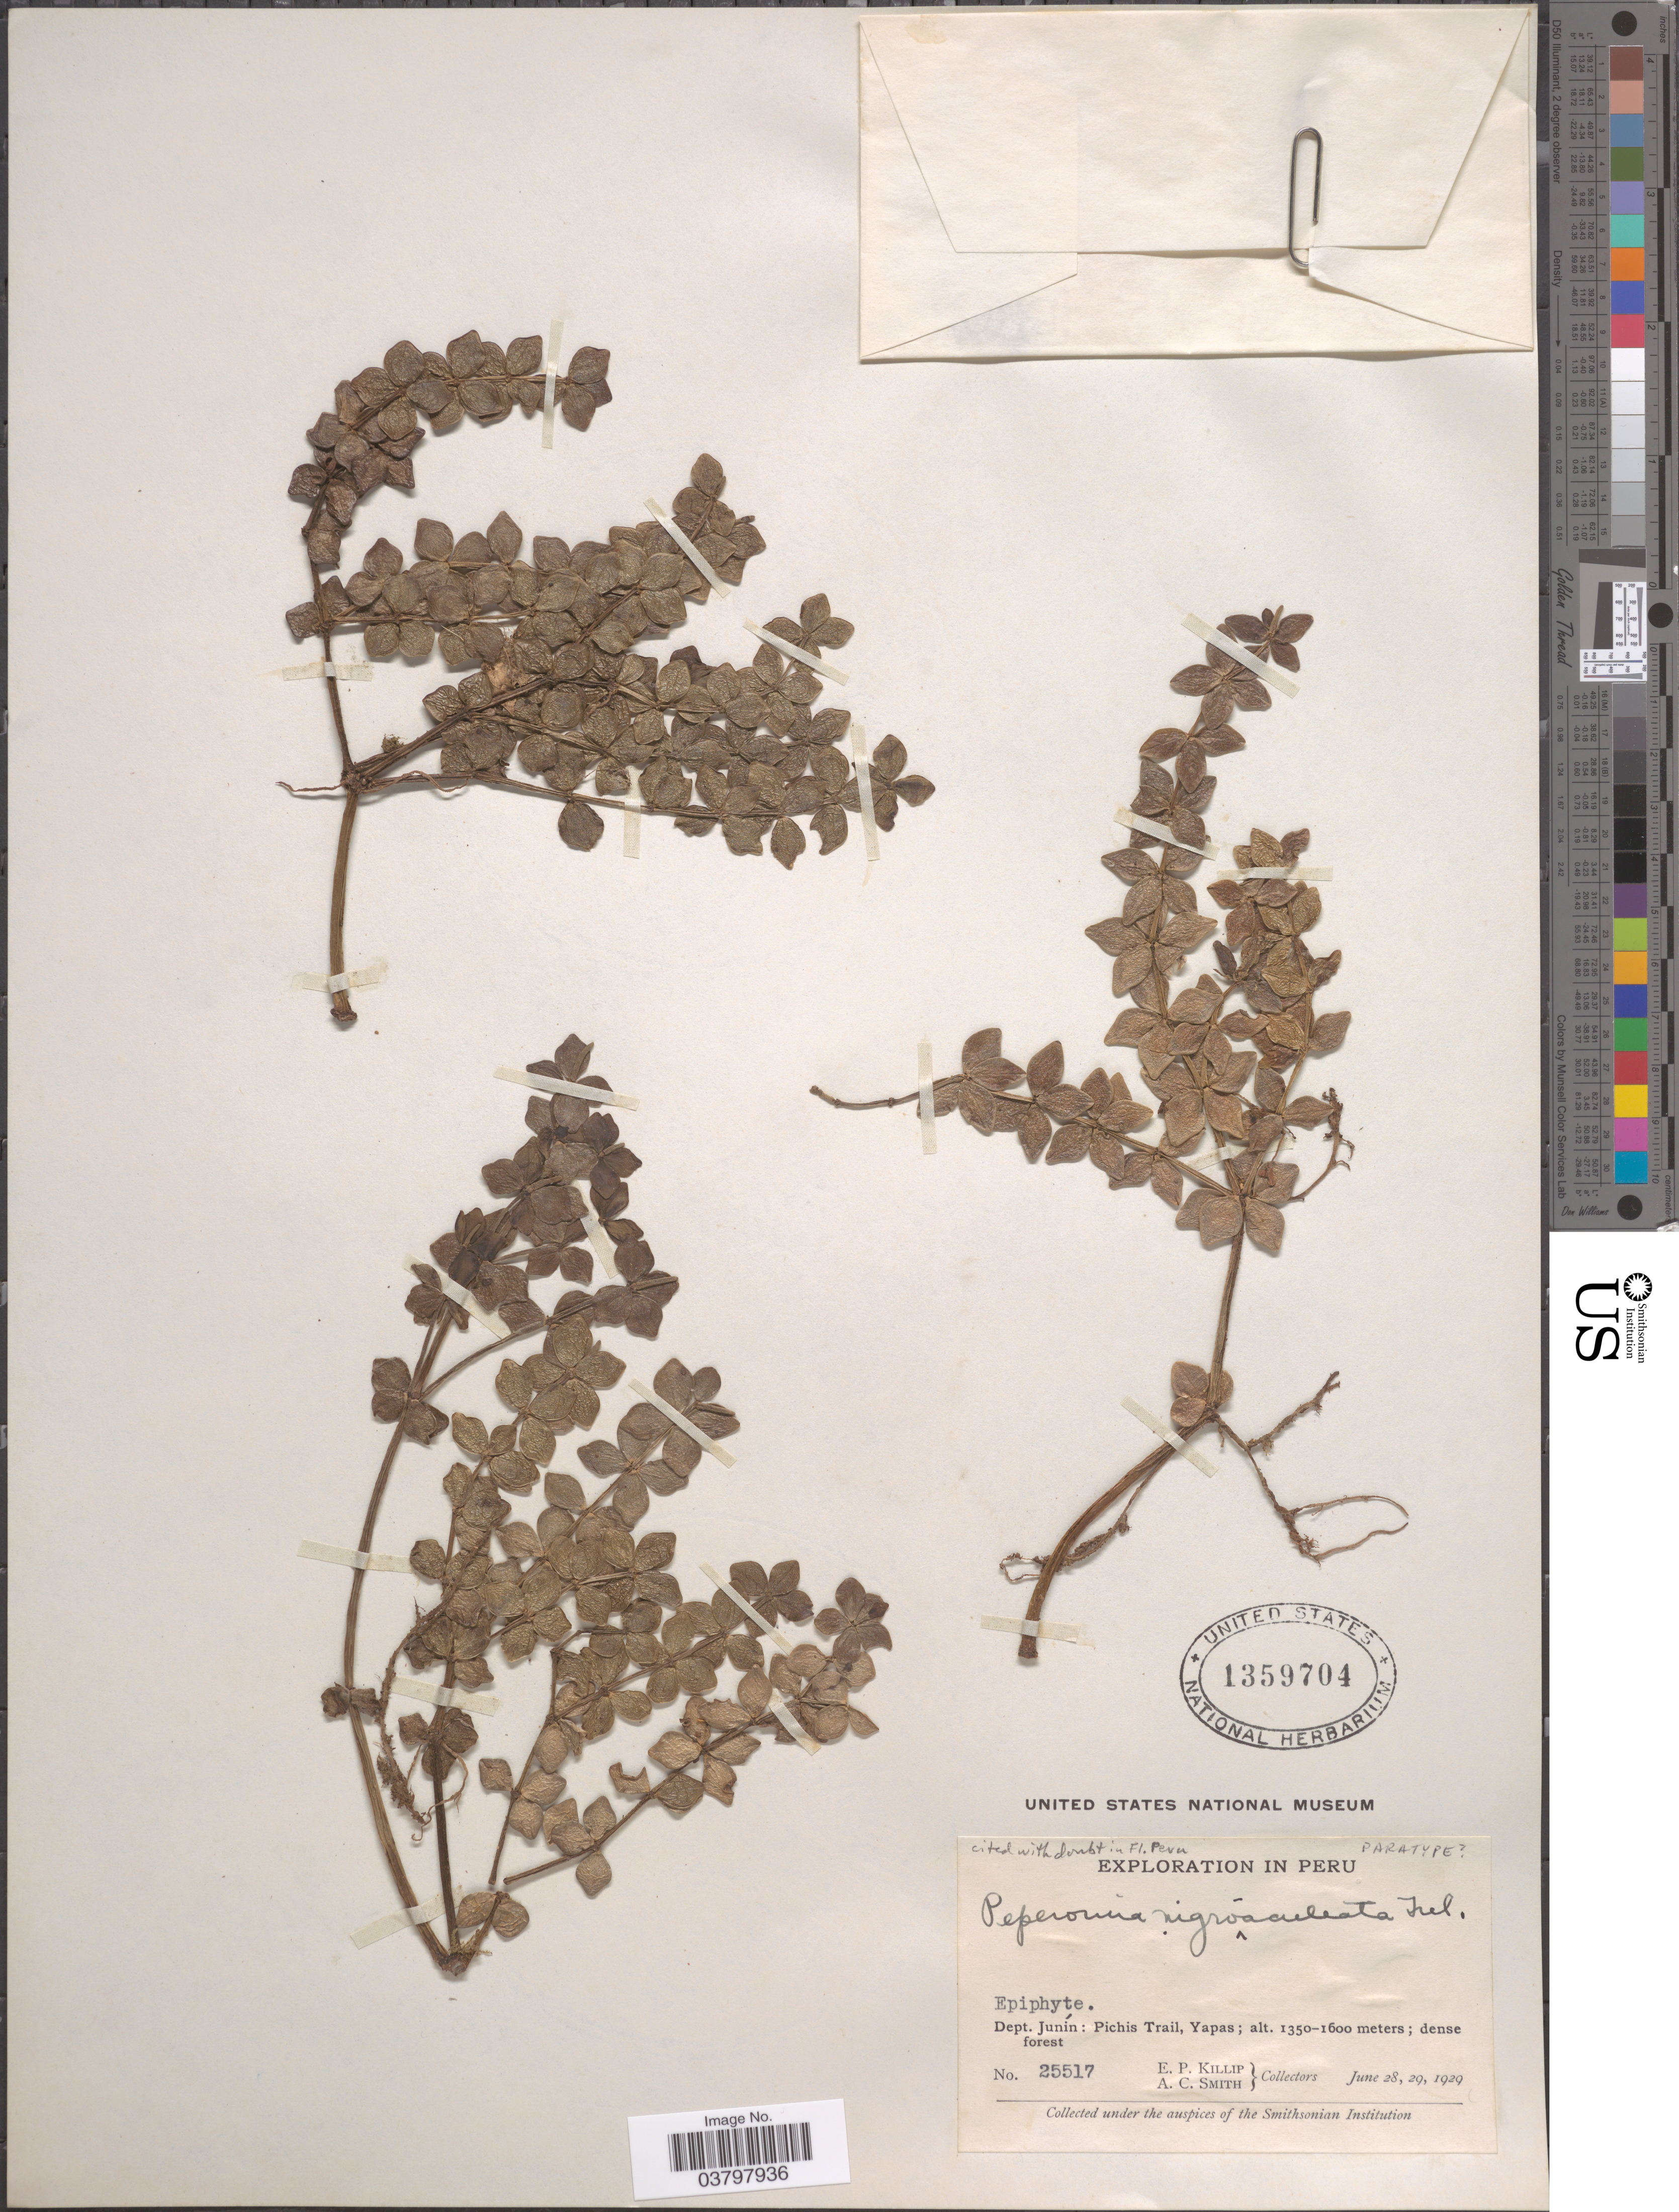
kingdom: Plantae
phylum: Tracheophyta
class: Magnoliopsida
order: Piperales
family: Piperaceae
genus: Peperomia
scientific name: Peperomia nigrooculata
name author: Trel.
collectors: E. P. Killip & A. C. Smith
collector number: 25517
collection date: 1929-06-28/1929-06-29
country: Peru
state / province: Junín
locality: Dept. Junín: Pichis Trail, Yapas.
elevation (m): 1350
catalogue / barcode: US 1359704